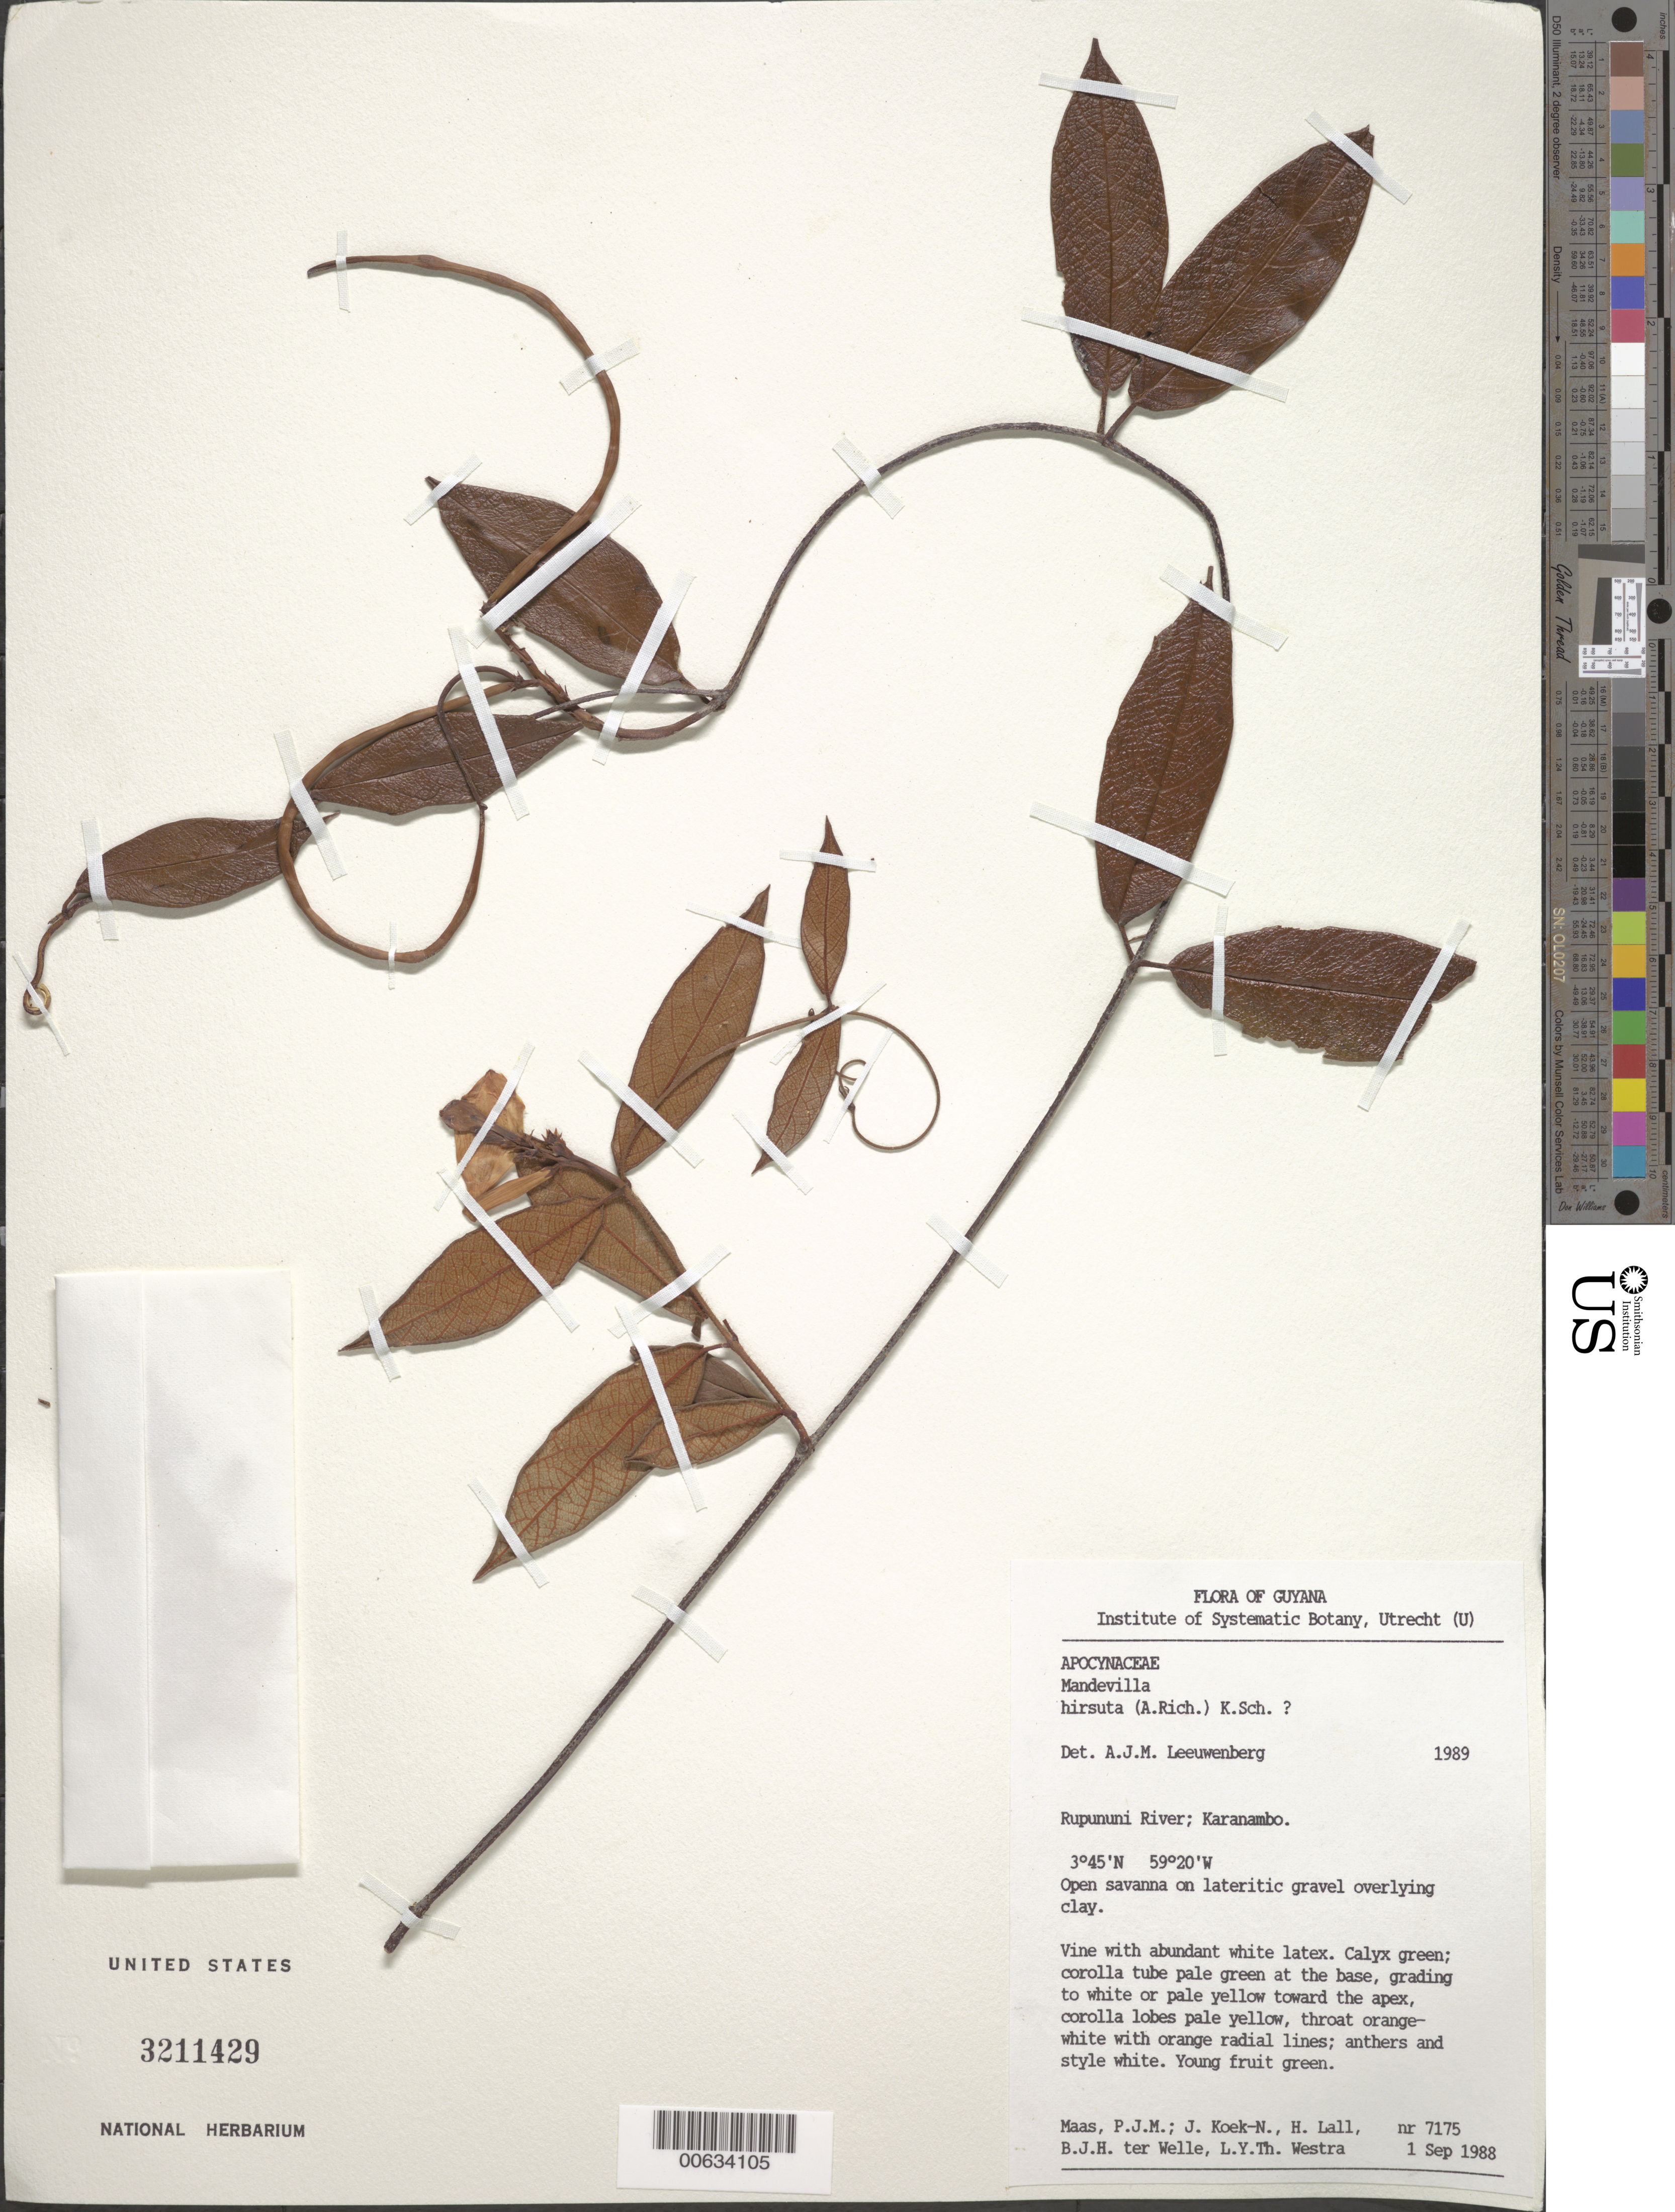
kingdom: Plantae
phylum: Tracheophyta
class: Magnoliopsida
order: Gentianales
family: Apocynaceae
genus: Mandevilla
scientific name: Mandevilla hirsuta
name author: (Rich.) K. Schum.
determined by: Leeuwenberg, A. J. M.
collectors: P. Maas, J. Koek-Noorman, H. Lall, B. Welle & L. Y. T. Westra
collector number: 7175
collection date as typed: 1-Sep-88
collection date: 1988-09-01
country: Guyana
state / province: U. Takutu-U. Essequibo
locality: Karanambo, Rupununi River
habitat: Open savanna on lateritic gravel overlying clay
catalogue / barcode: US 3211429